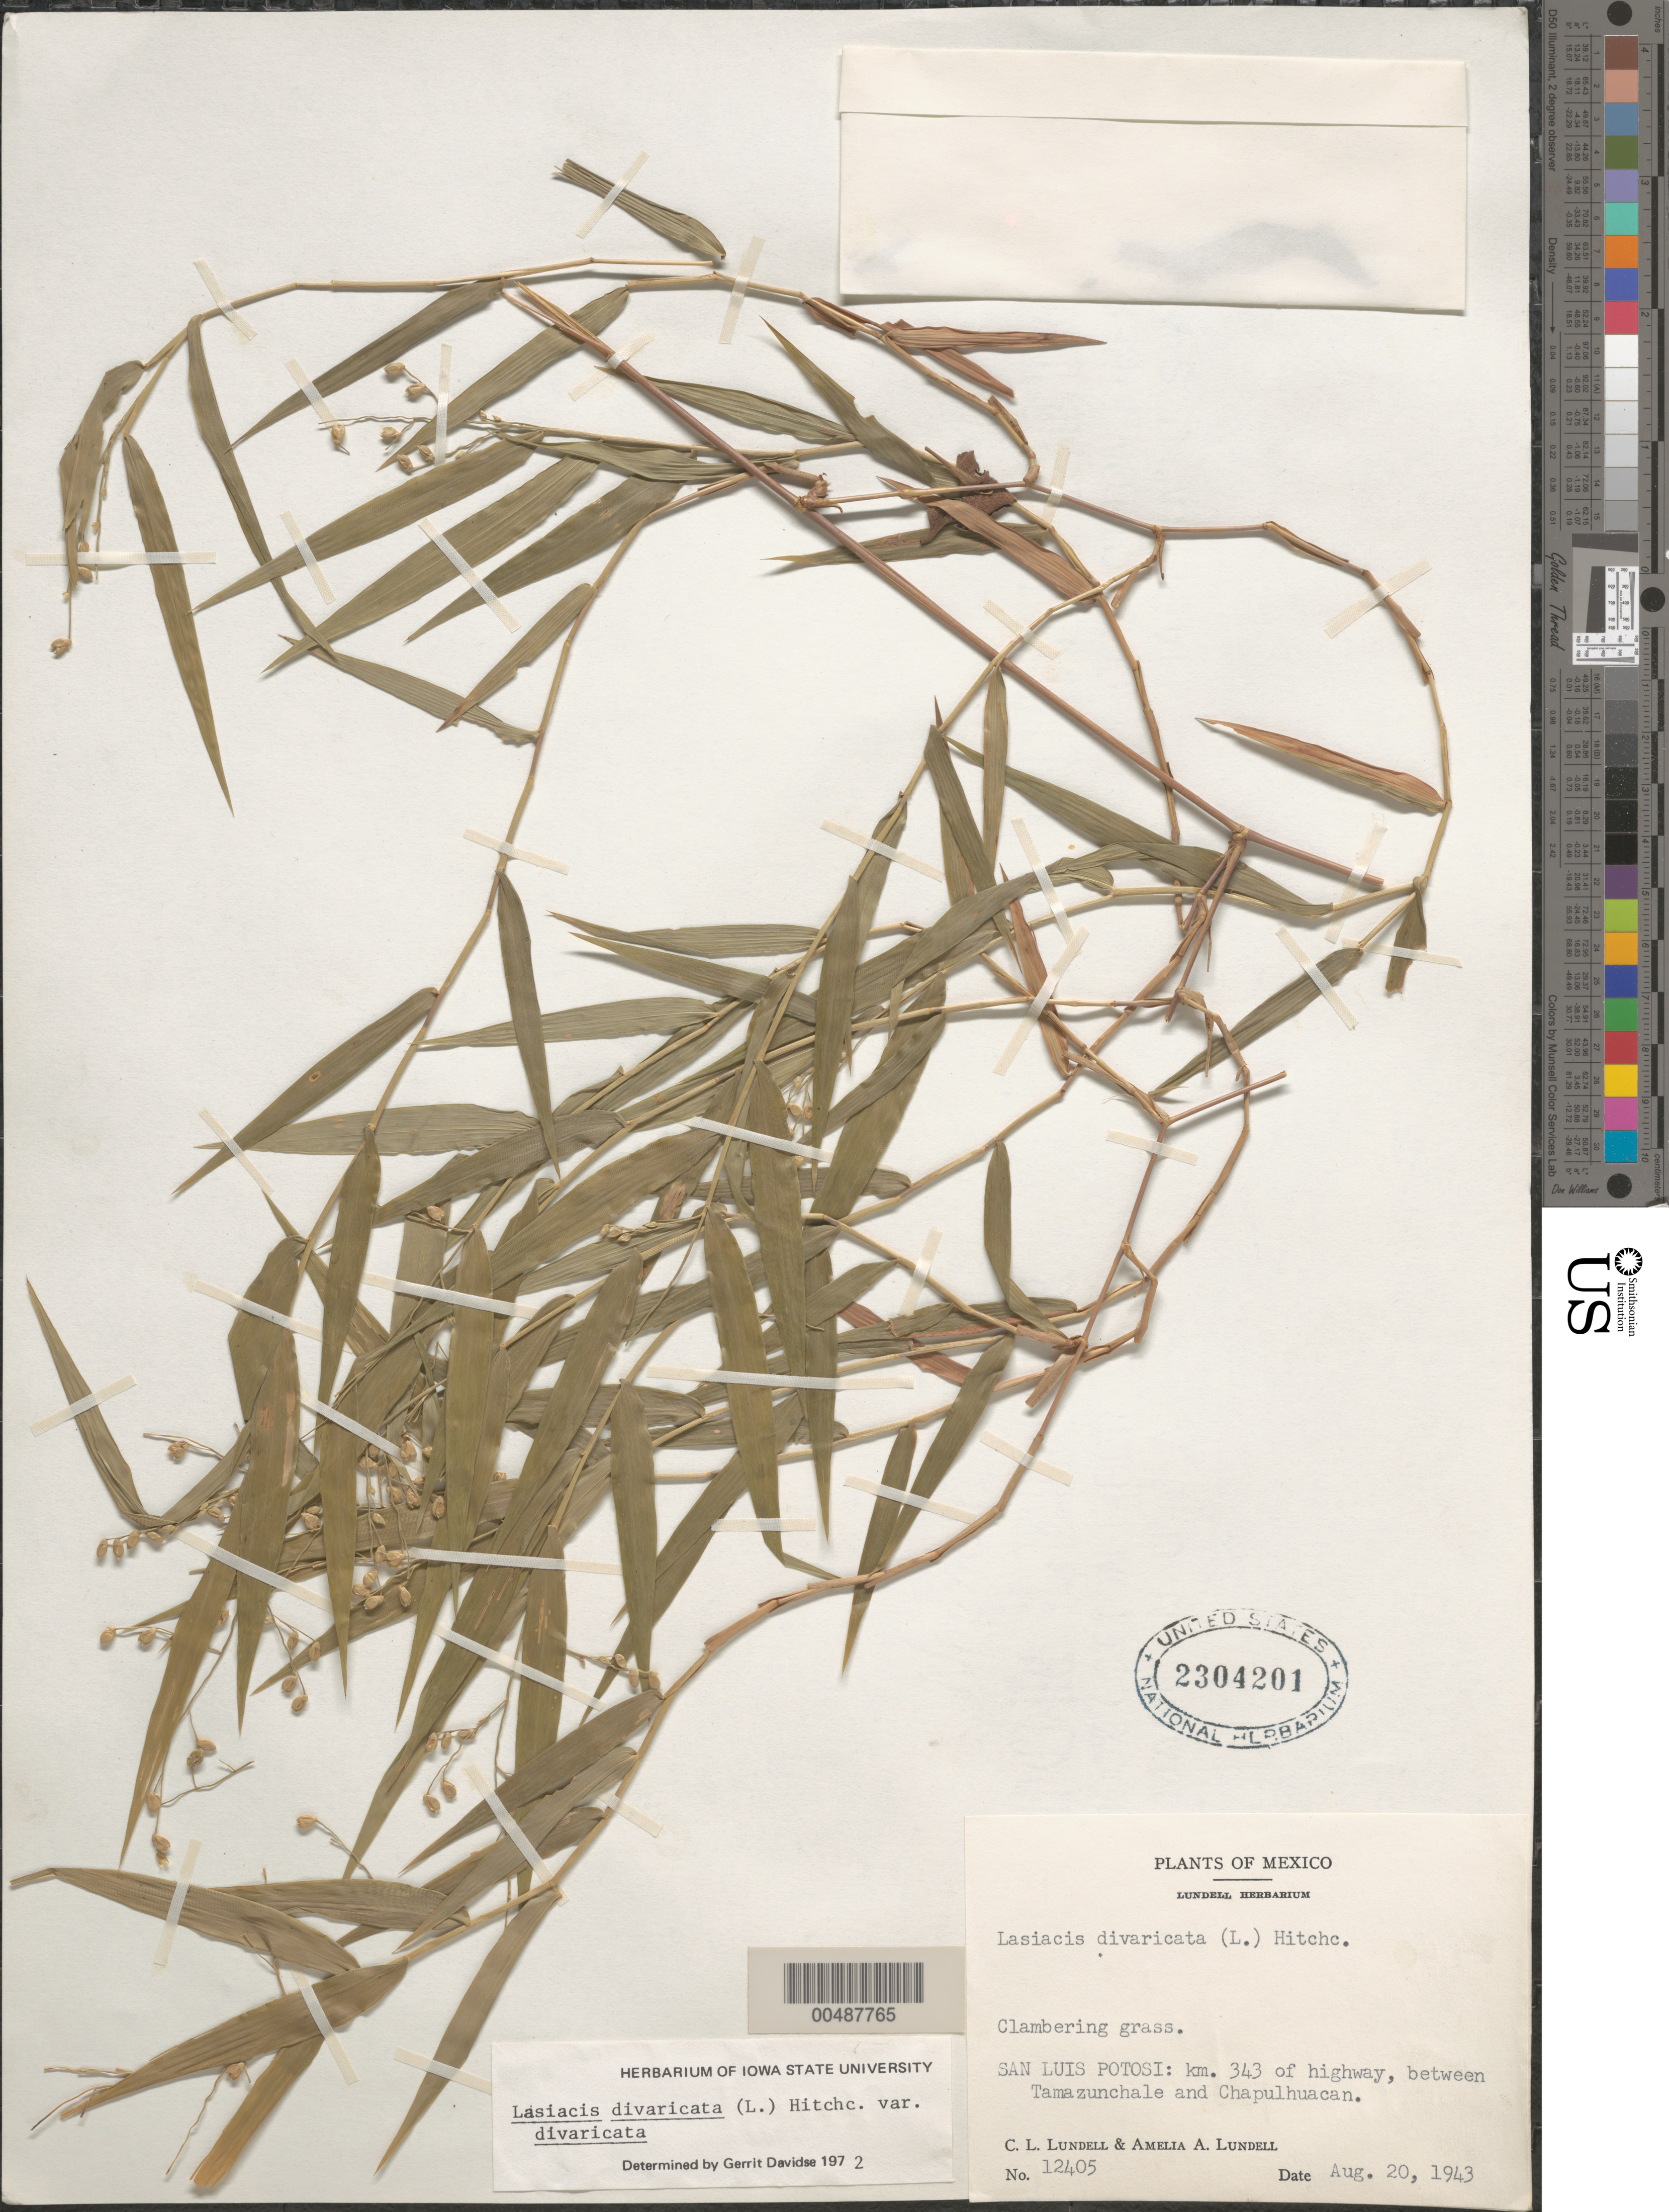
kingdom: Plantae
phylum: Tracheophyta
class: Liliopsida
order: Poales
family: Poaceae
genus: Lasiacis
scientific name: Lasiacis divaricata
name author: (L.) Hitchc.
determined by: Davidse, Gerrit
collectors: C. L. Lundell & A. A. Lundell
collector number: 12405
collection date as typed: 20 Aug 1943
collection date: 1943-08-20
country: Mexico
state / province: San Luis Potosi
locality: Km 343 of hwy, between Tamazunchale & Chapulhuacan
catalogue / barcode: US 2304201